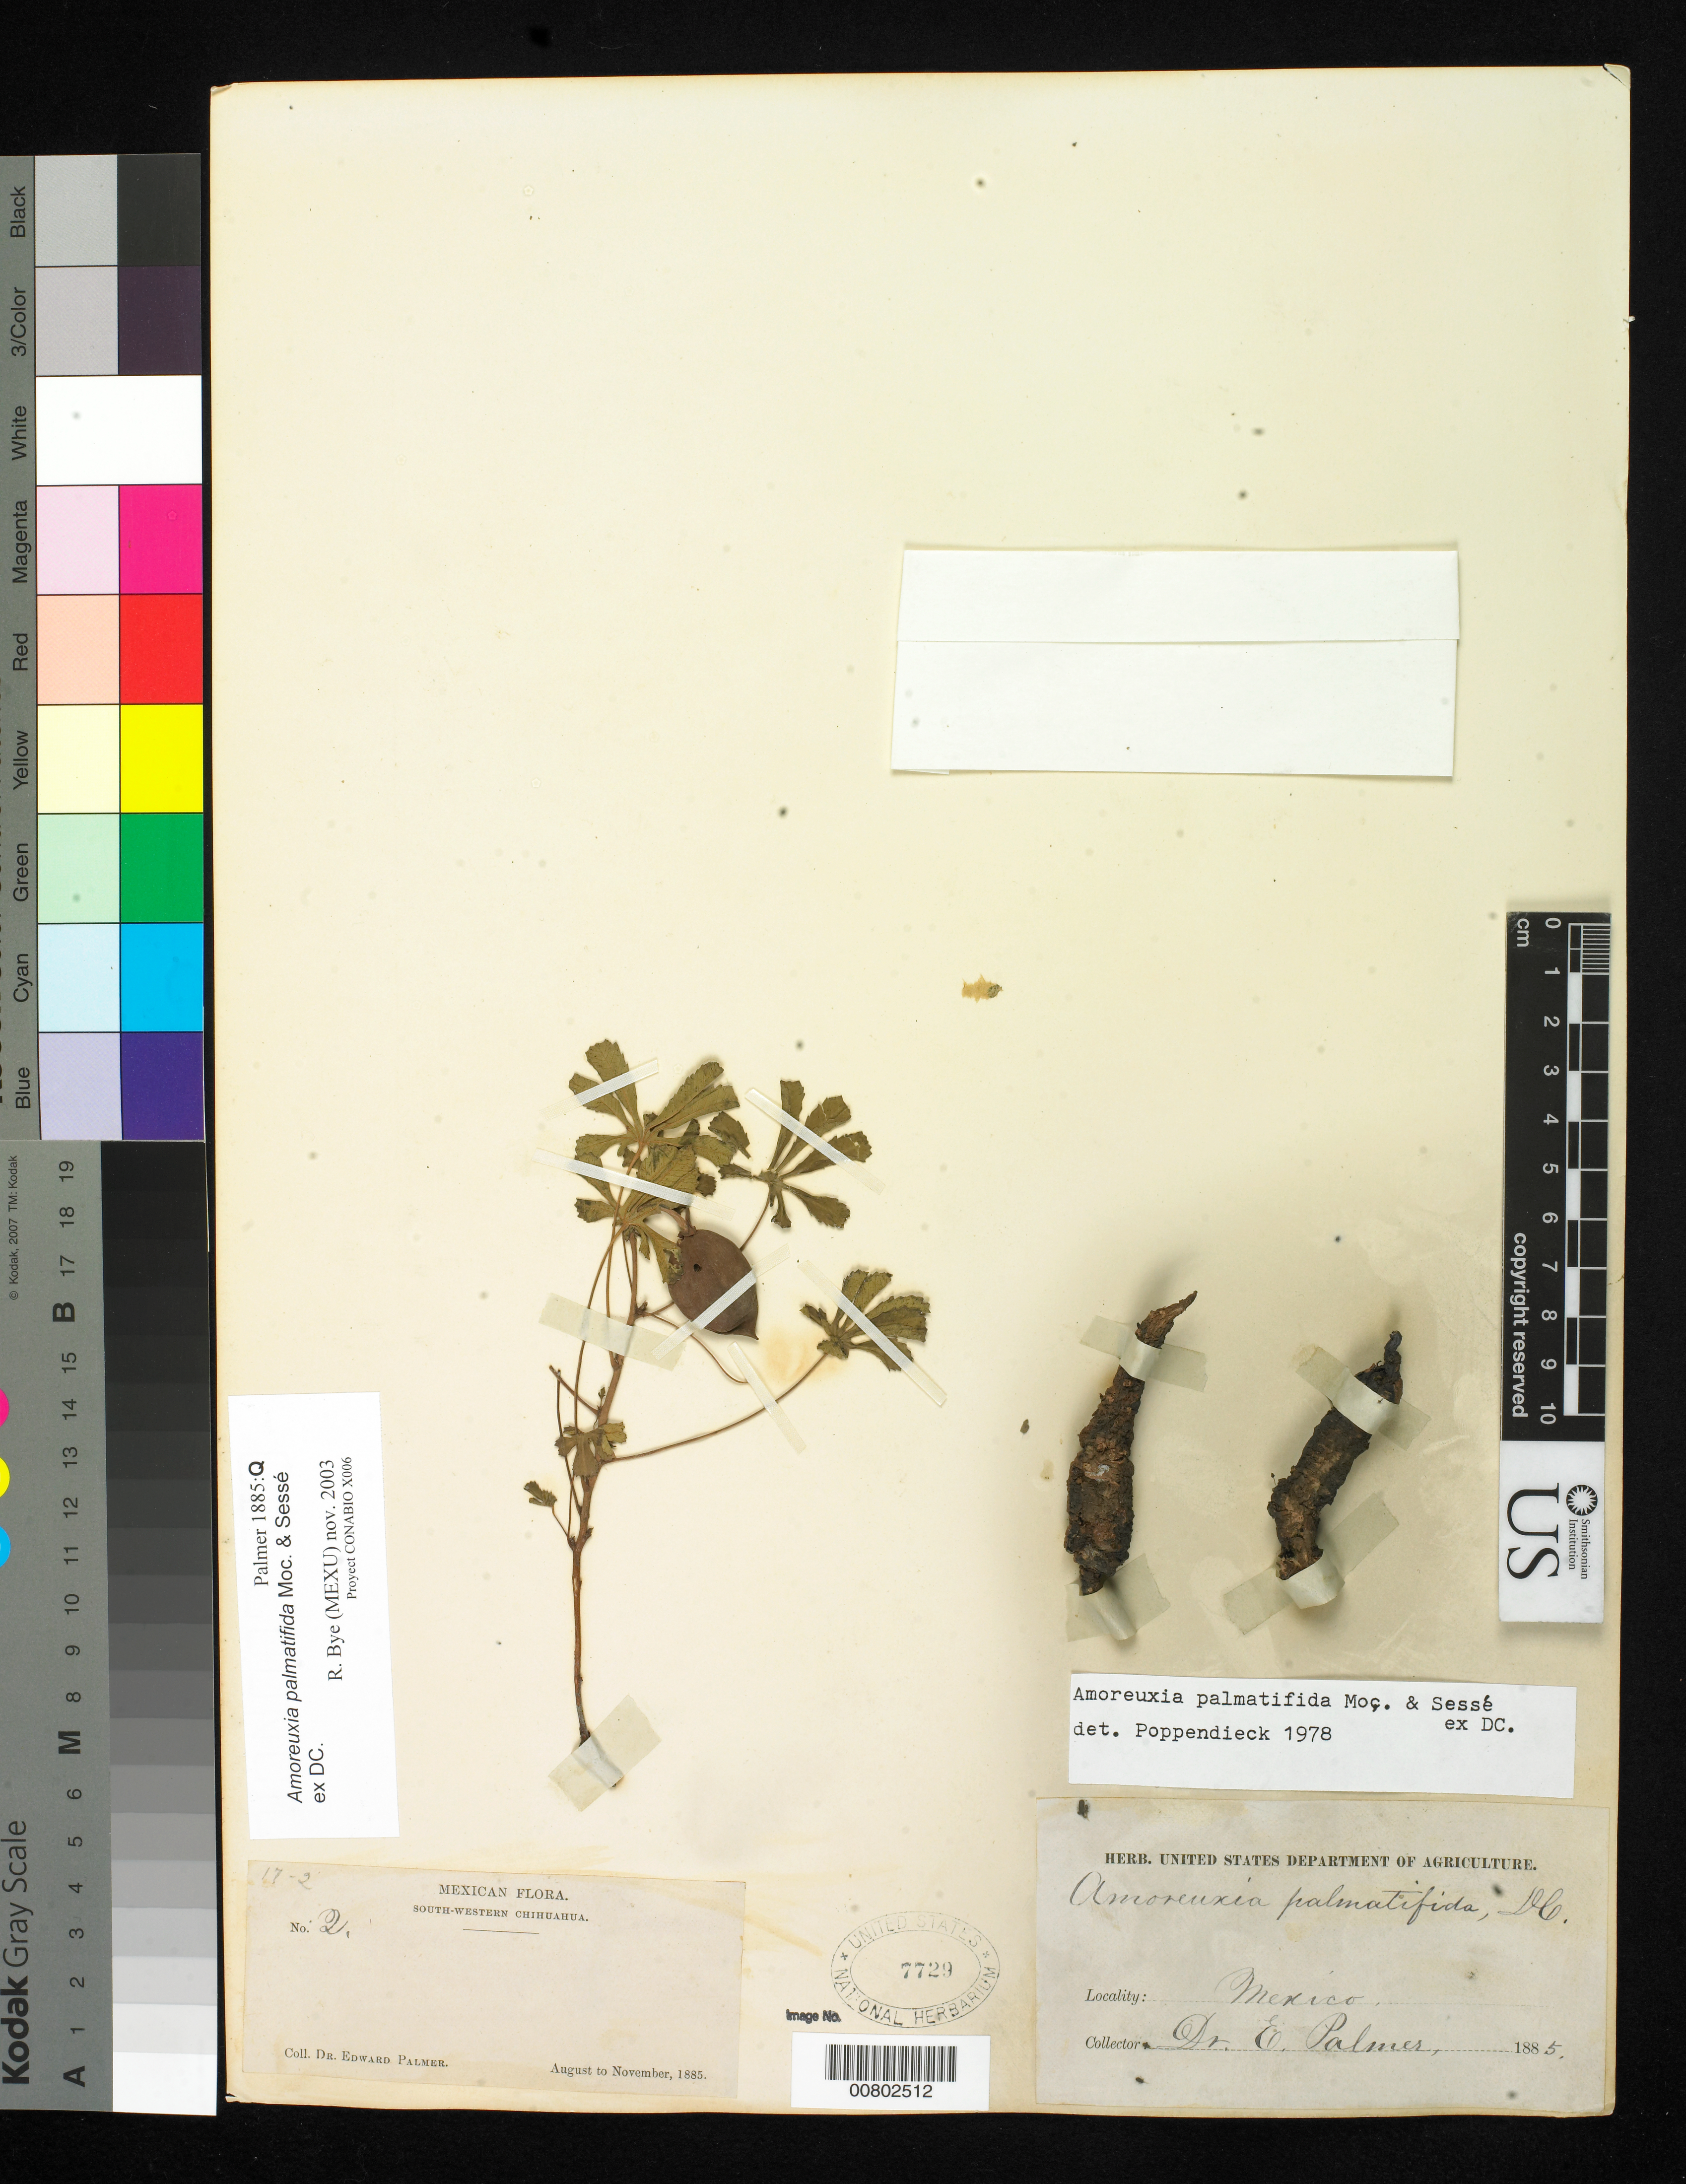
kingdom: Plantae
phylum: Tracheophyta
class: Magnoliopsida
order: Malvales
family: Cochlospermaceae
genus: Amoreuxia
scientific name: Amoreuxia palmatifida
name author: Moc. & Sessé ex DC.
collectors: E. Palmer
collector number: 17-2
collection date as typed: Aug 1885 to -- Nov 1885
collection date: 1885-08/1885-11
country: Mexico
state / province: Chihuahua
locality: Q SW Chihuahua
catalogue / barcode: US 7729